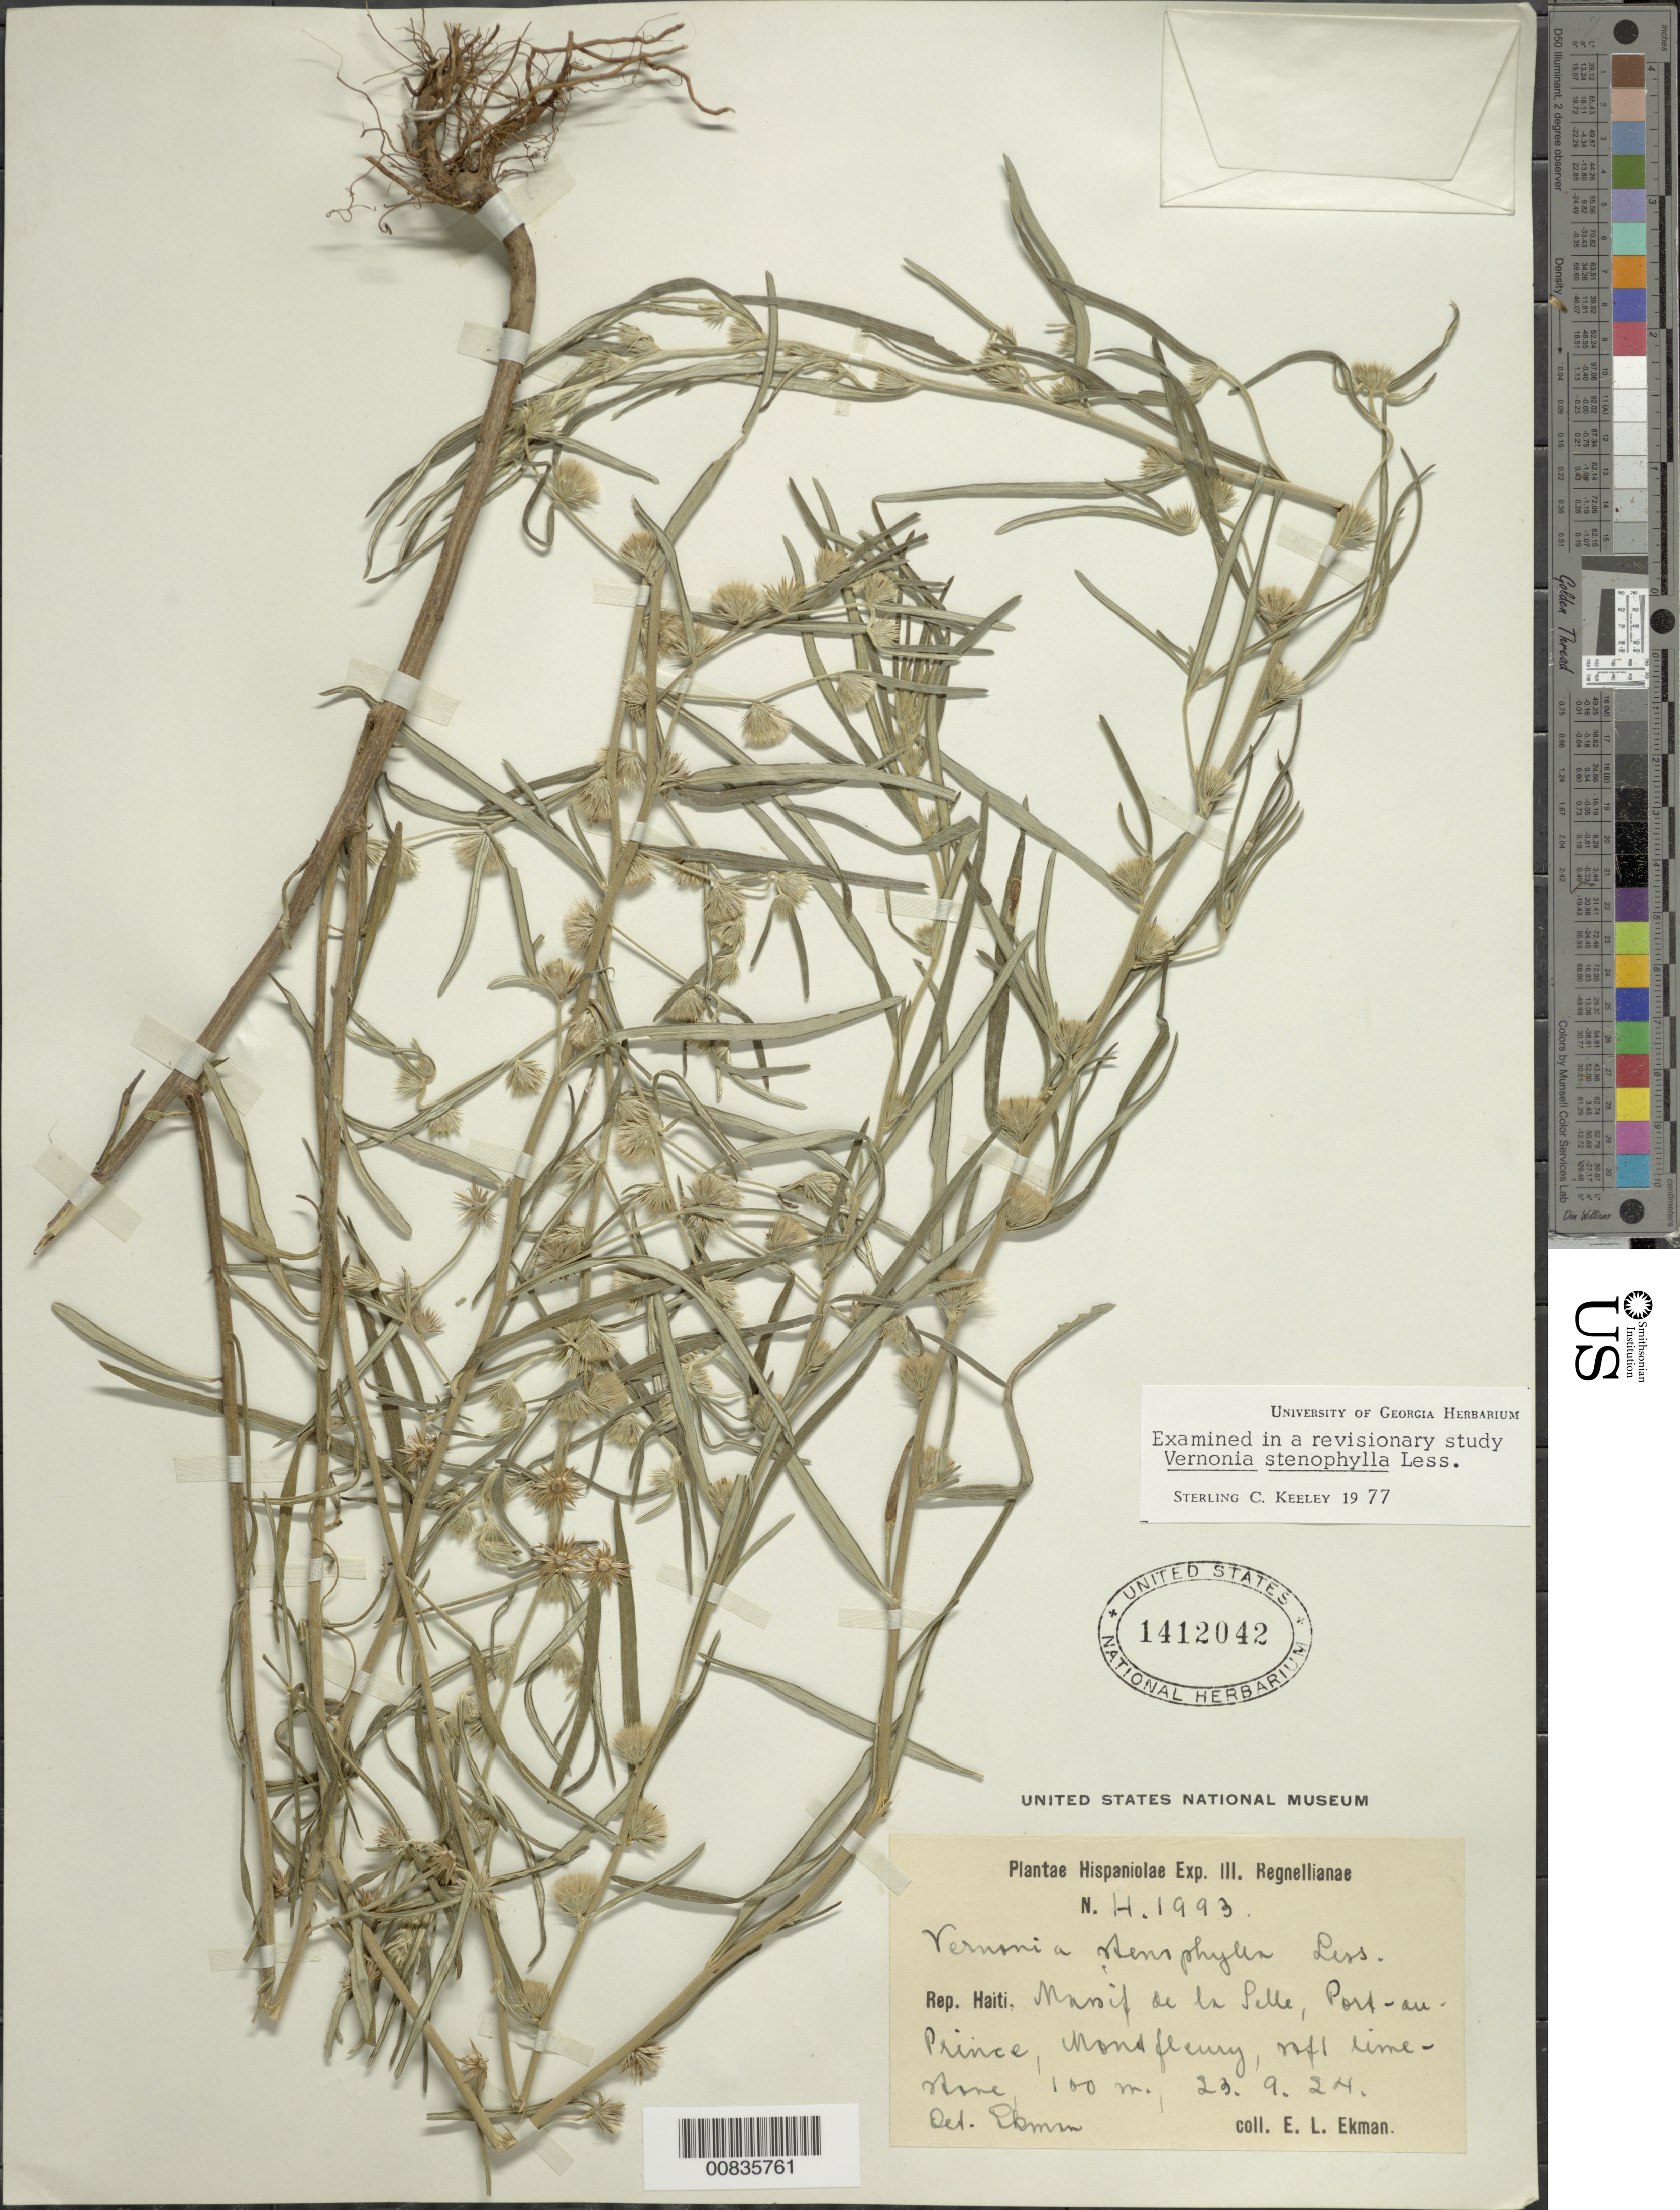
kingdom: Plantae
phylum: Tracheophyta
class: Magnoliopsida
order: Asterales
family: Asteraceae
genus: Lepidaploa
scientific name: Lepidaploa stenophylla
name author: (Less.) H. Rob.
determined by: Keeler, S. C.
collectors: E. L. Ekman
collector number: H 1993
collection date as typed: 23 Sep 1924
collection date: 1924-09-23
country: Haiti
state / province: Ouest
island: Hispaniola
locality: Massif de la Selle, Port-au-Prince, Montfleury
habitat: Soft limestone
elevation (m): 100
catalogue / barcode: US 1412042